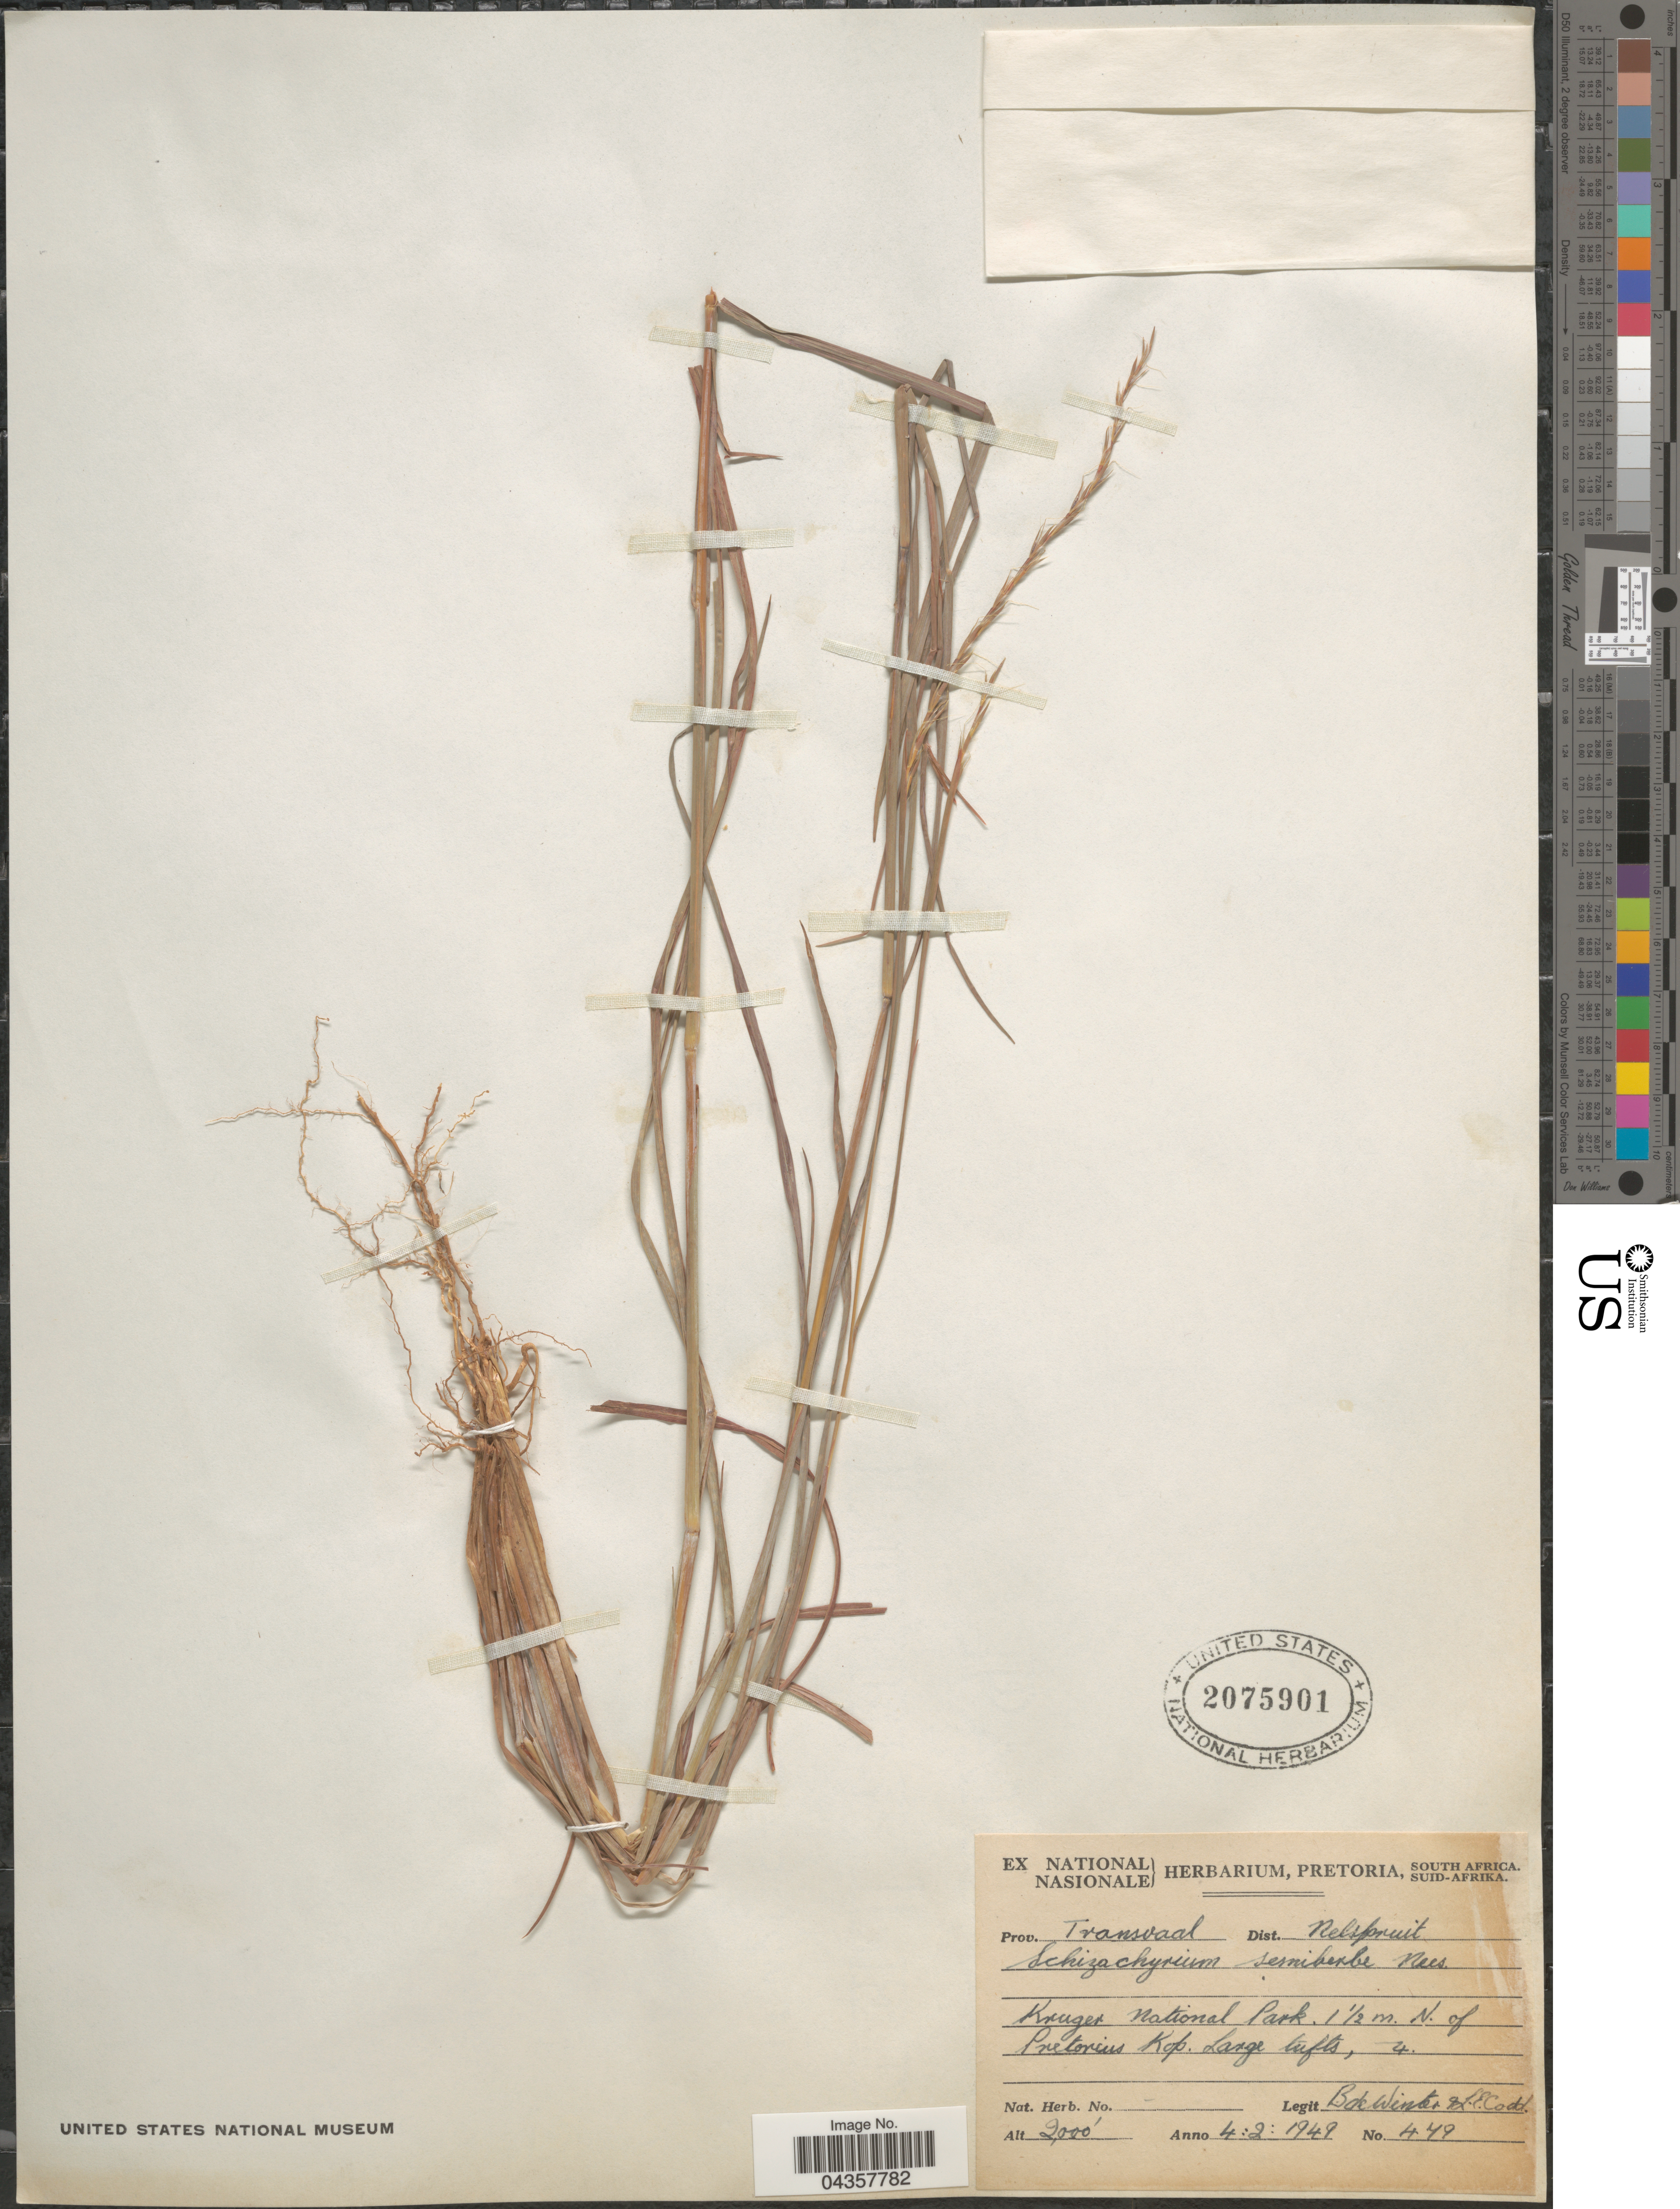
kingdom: Plantae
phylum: Tracheophyta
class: Liliopsida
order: Poales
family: Poaceae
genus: Schizachyrium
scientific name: Schizachyrium sanguineum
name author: (Retz.) Alston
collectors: B. de Winter & L. Codd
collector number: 479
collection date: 1949-02-04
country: South Africa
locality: Prov. Transvaal. Dist. Nelspruit. Kruger National Park. 1 1/2 m. N. of Pretorius Kop.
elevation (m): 610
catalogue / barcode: US 2075901